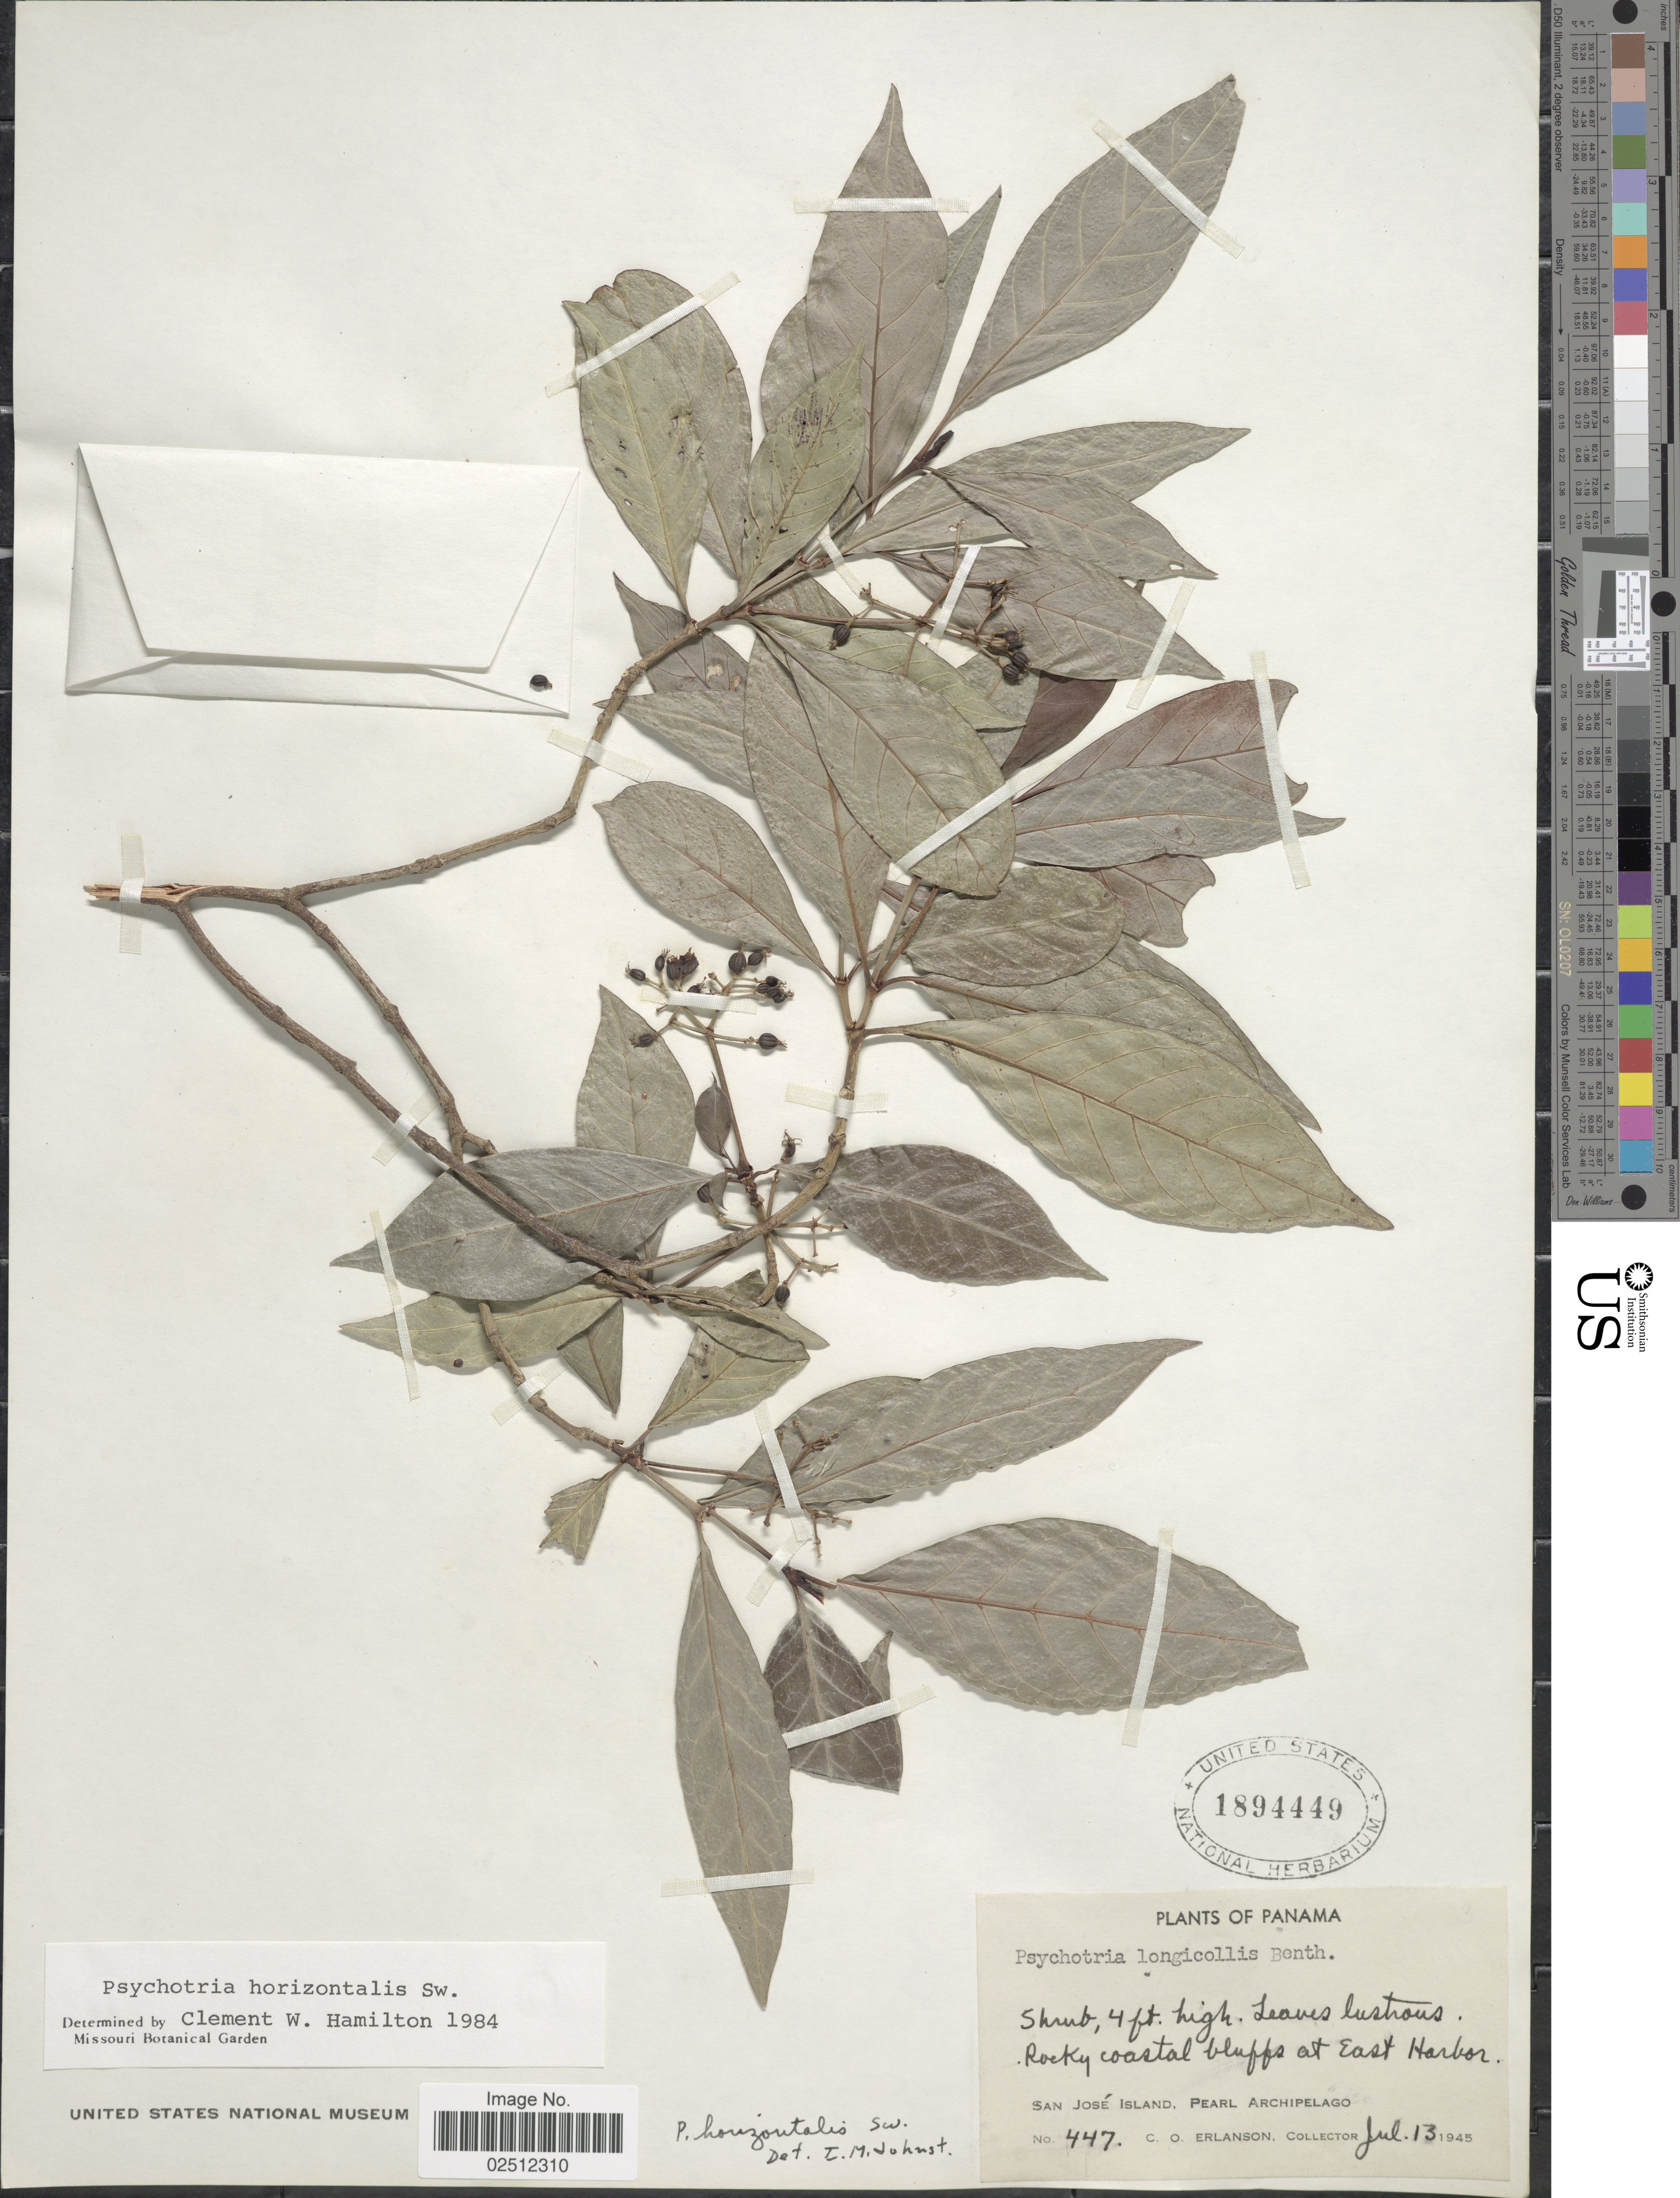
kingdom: Plantae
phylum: Tracheophyta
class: Magnoliopsida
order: Gentianales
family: Rubiaceae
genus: Psychotria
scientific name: Psychotria horizontalis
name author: Sw.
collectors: C. O. Erlanson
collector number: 447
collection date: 1945-07-13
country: Panama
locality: Rocky coastal bluffs at East Harbor, San José Island, Pearl Archipelago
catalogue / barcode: US 1894449